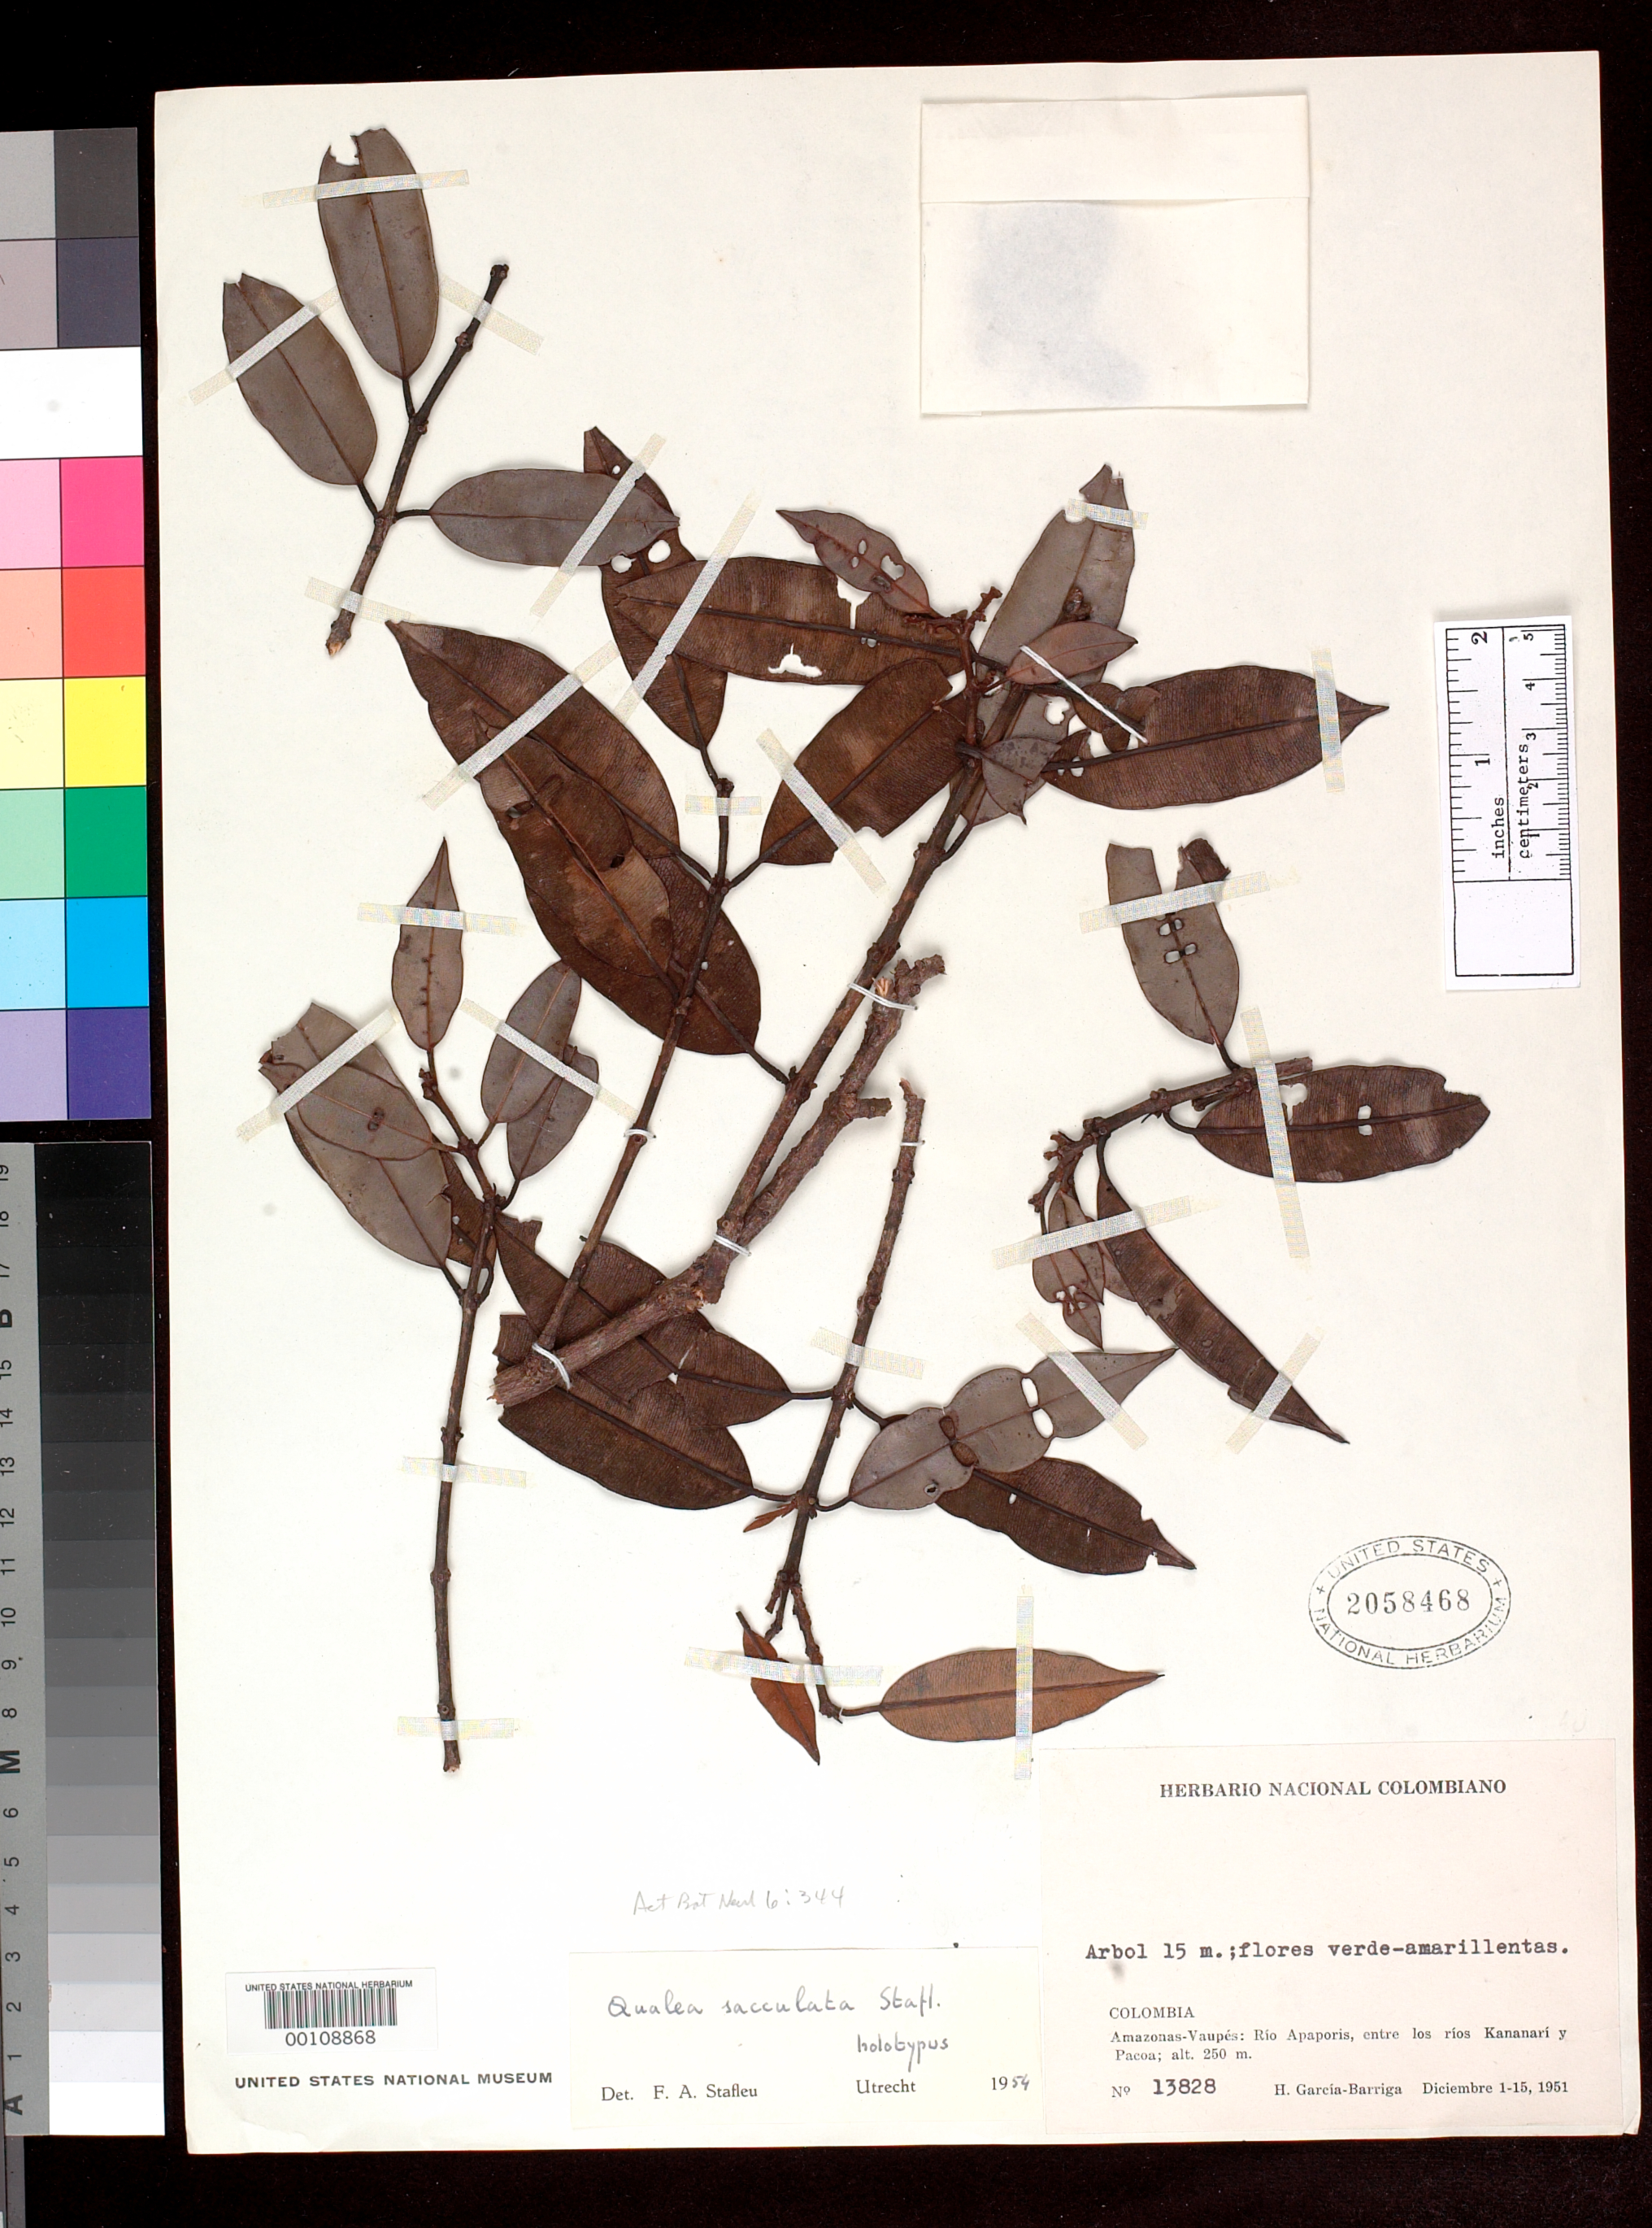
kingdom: Plantae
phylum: Tracheophyta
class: Magnoliopsida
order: Myrtales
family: Vochysiaceae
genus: Qualea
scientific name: Qualea sacculata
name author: Stafleu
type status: Holotype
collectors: H. García Barriga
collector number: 13828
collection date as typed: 01 Dec 1951 to 15 Dec 1951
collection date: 1951-12-01/1951-12-15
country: Colombia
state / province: Amazônas / Vaupés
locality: Rio Apaporis, entre Los Rios Kananari y Pacoa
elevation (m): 250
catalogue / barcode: US 2058468